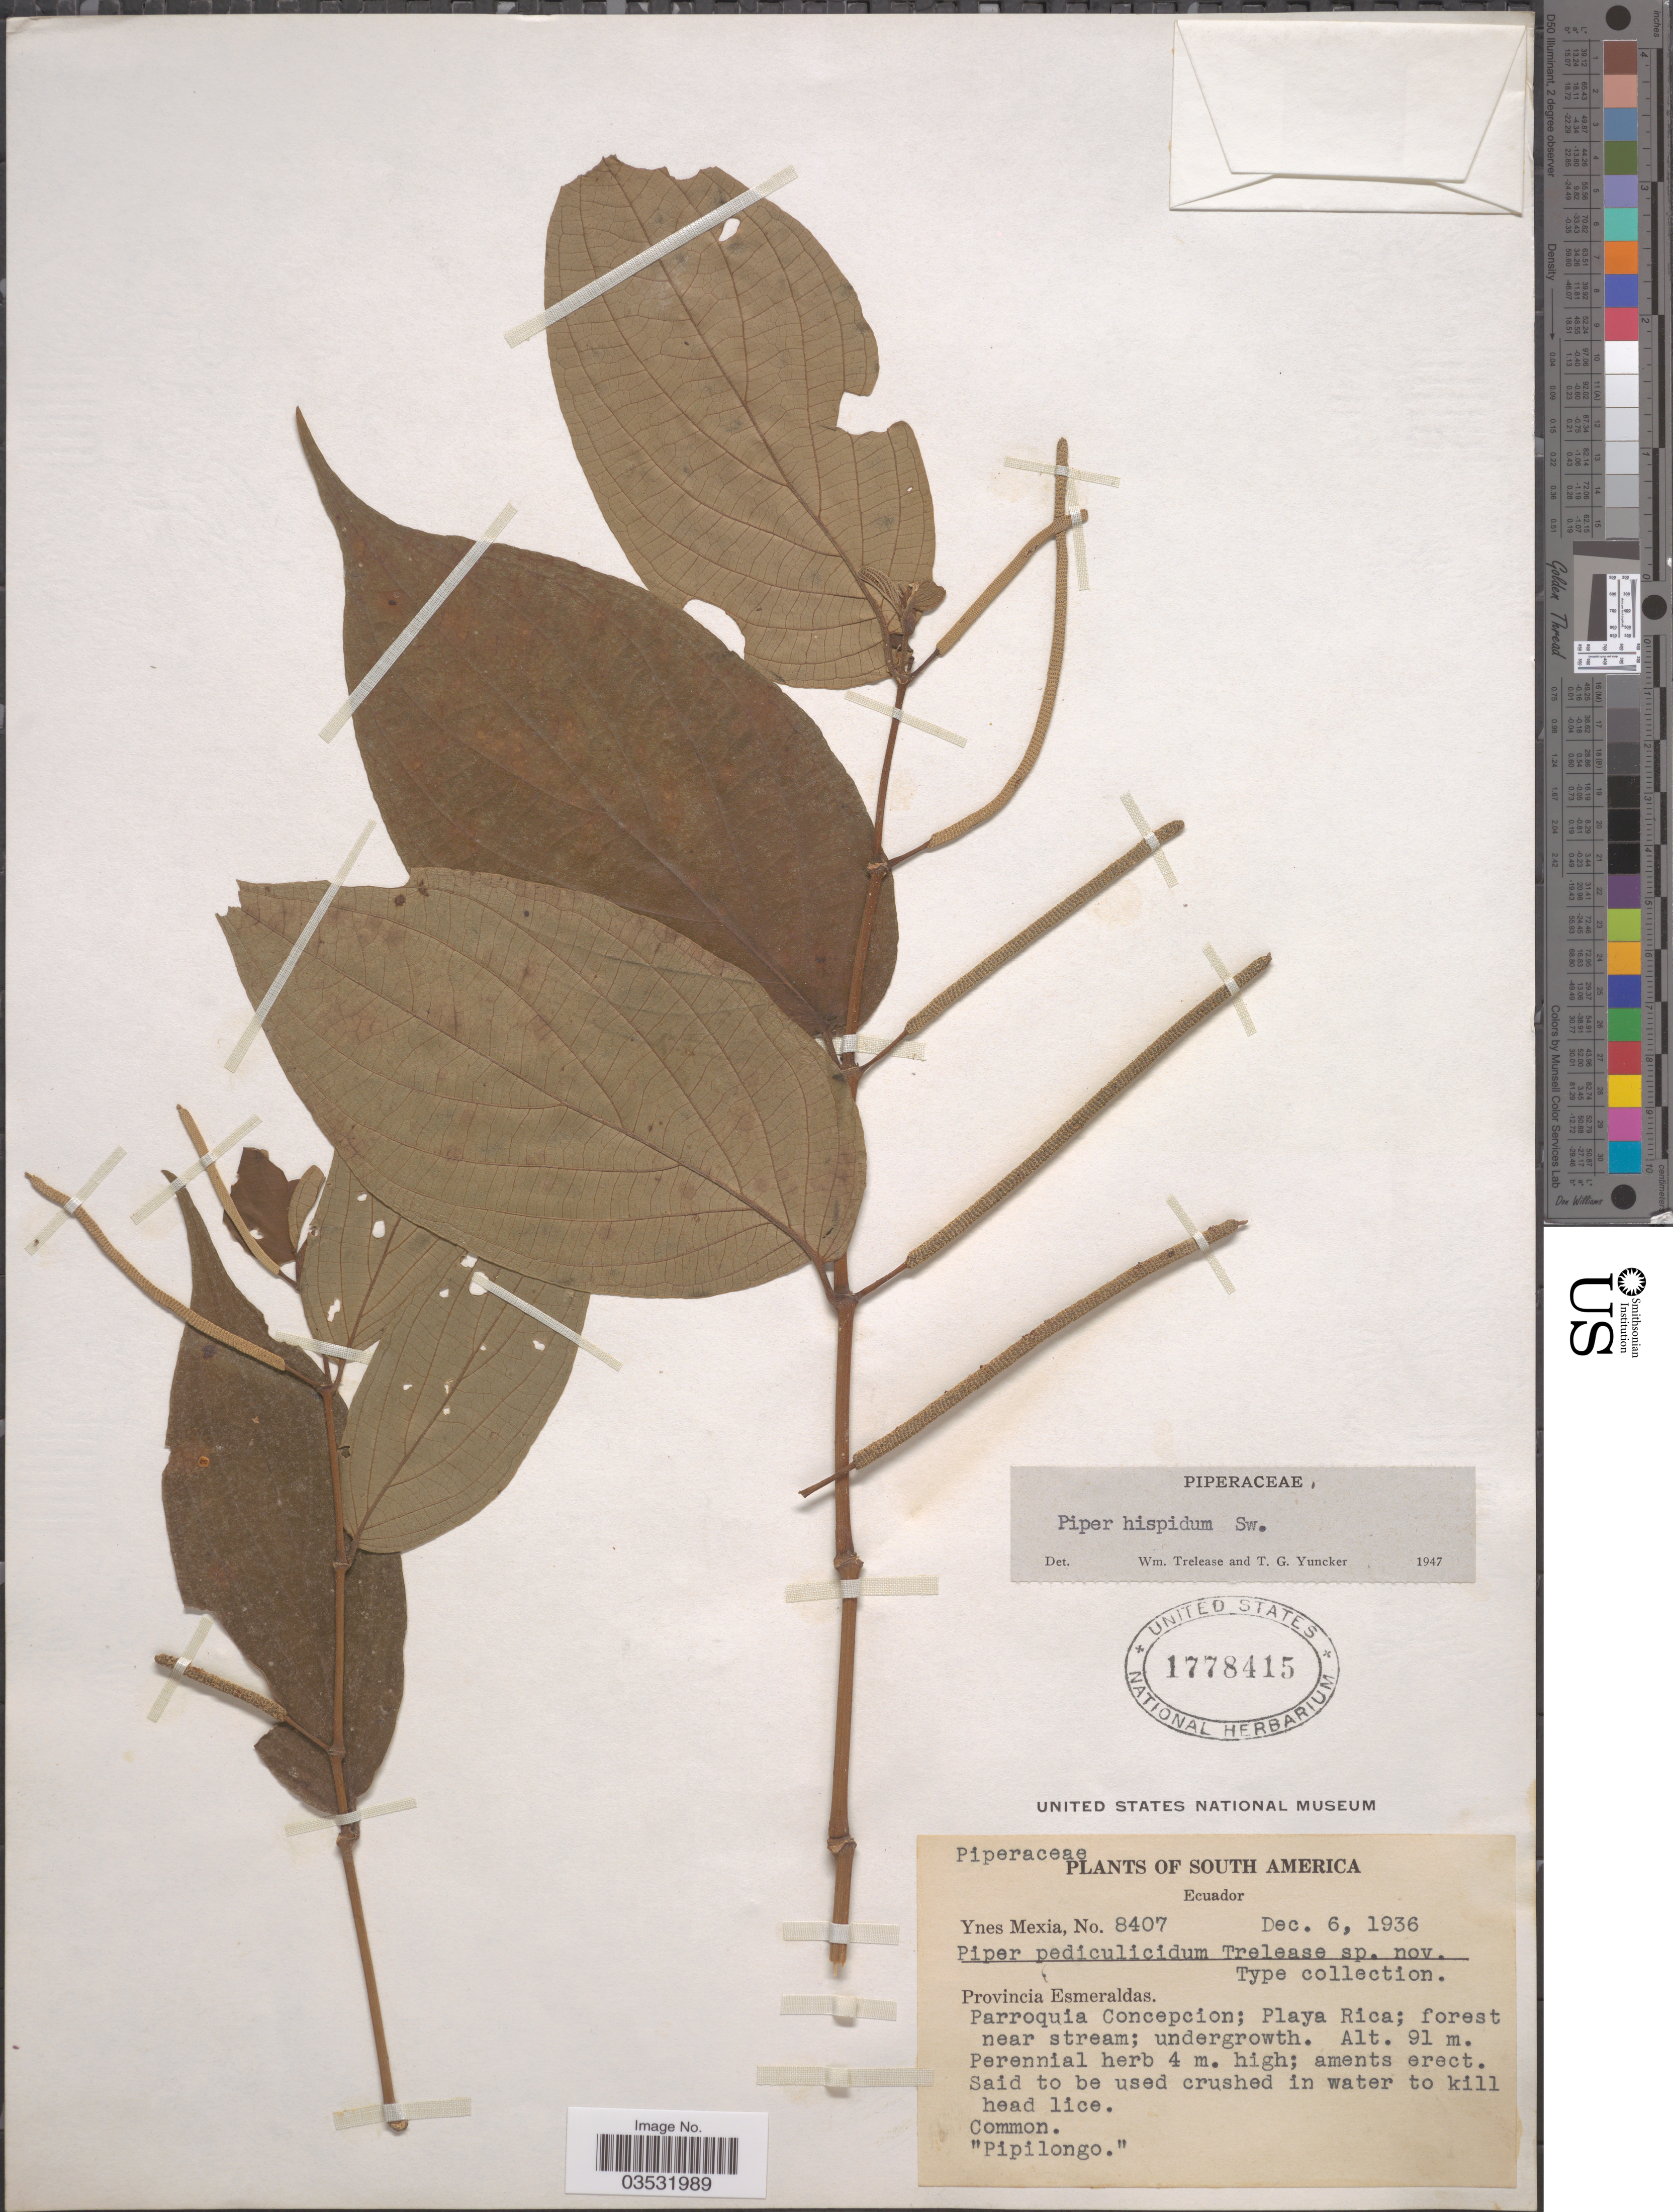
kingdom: Plantae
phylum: Tracheophyta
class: Magnoliopsida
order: Piperales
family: Piperaceae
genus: Piper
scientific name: Piper hispidum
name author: Sw.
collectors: Y. Mexia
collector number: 8407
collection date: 1936-12-06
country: Ecuador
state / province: Esmeraldas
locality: Parroquia Concepcion; Playa Rica; forest near stream.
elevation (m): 91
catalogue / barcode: US 1778415